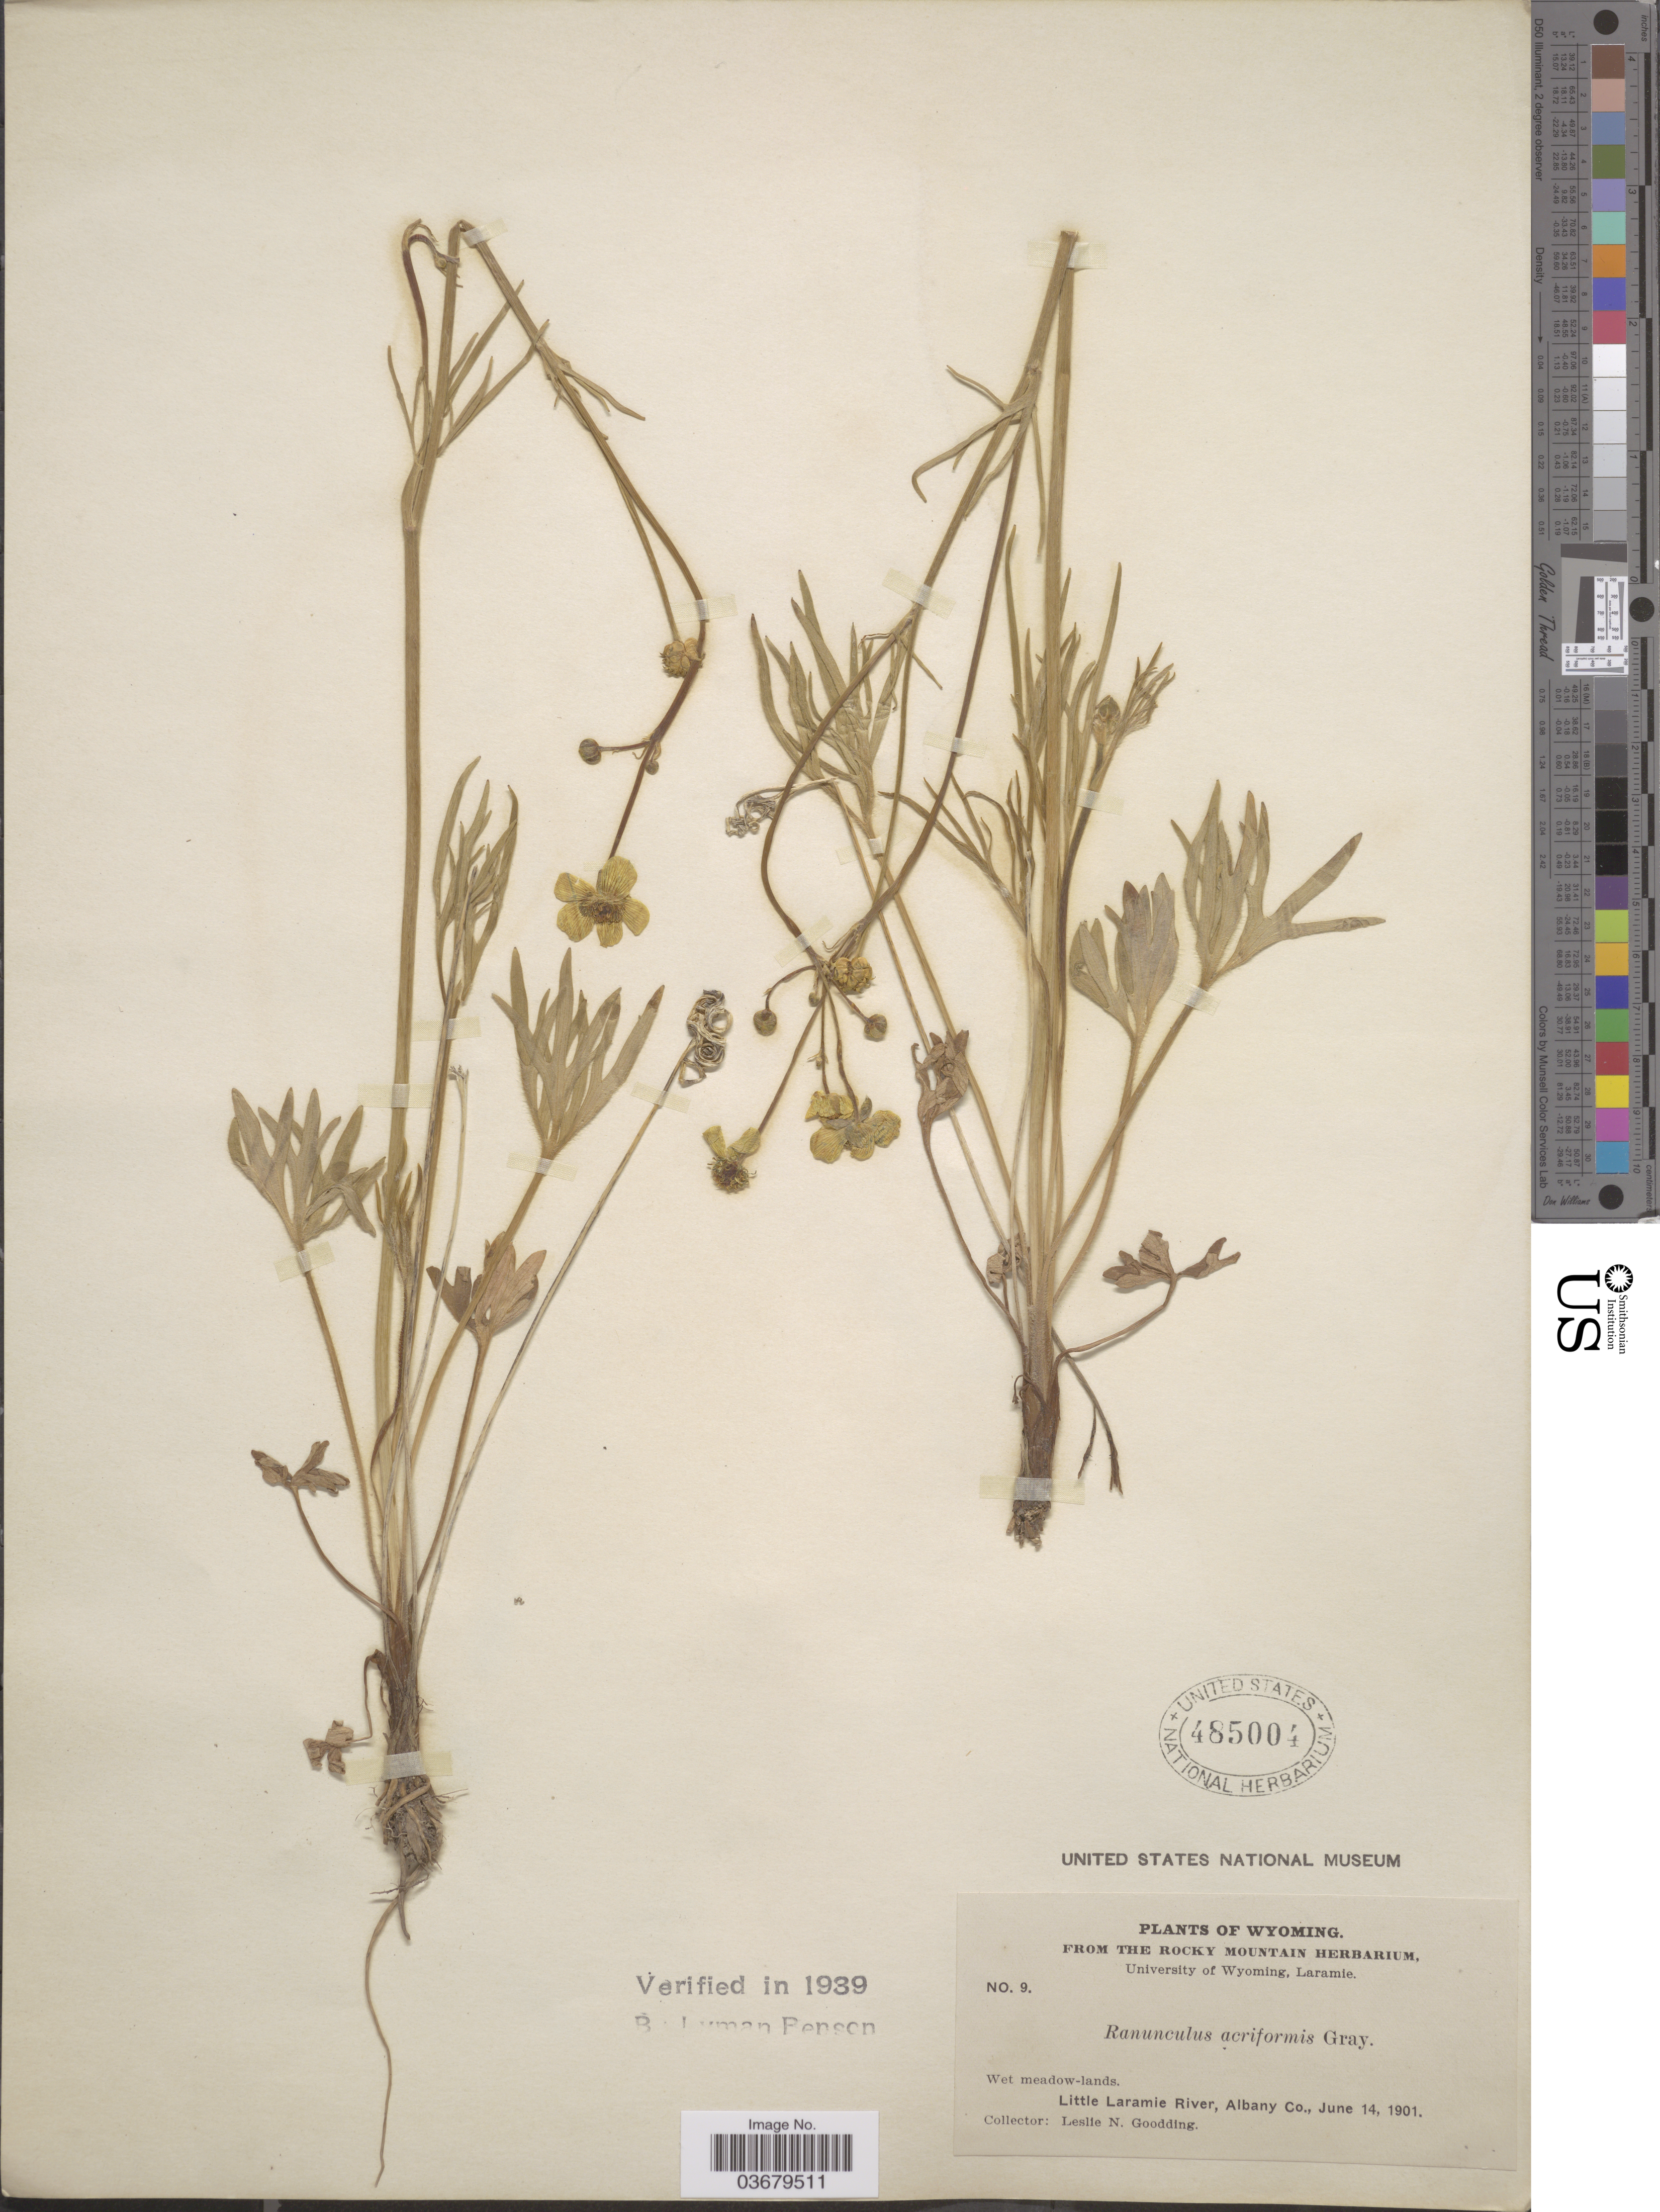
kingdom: Plantae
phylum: Tracheophyta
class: Magnoliopsida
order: Ranunculales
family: Ranunculaceae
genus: Ranunculus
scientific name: Ranunculus acriformis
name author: A. Gray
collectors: L. N. Goodding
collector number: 9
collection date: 1901-06-14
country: United States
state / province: Wyoming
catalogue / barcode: US 485004